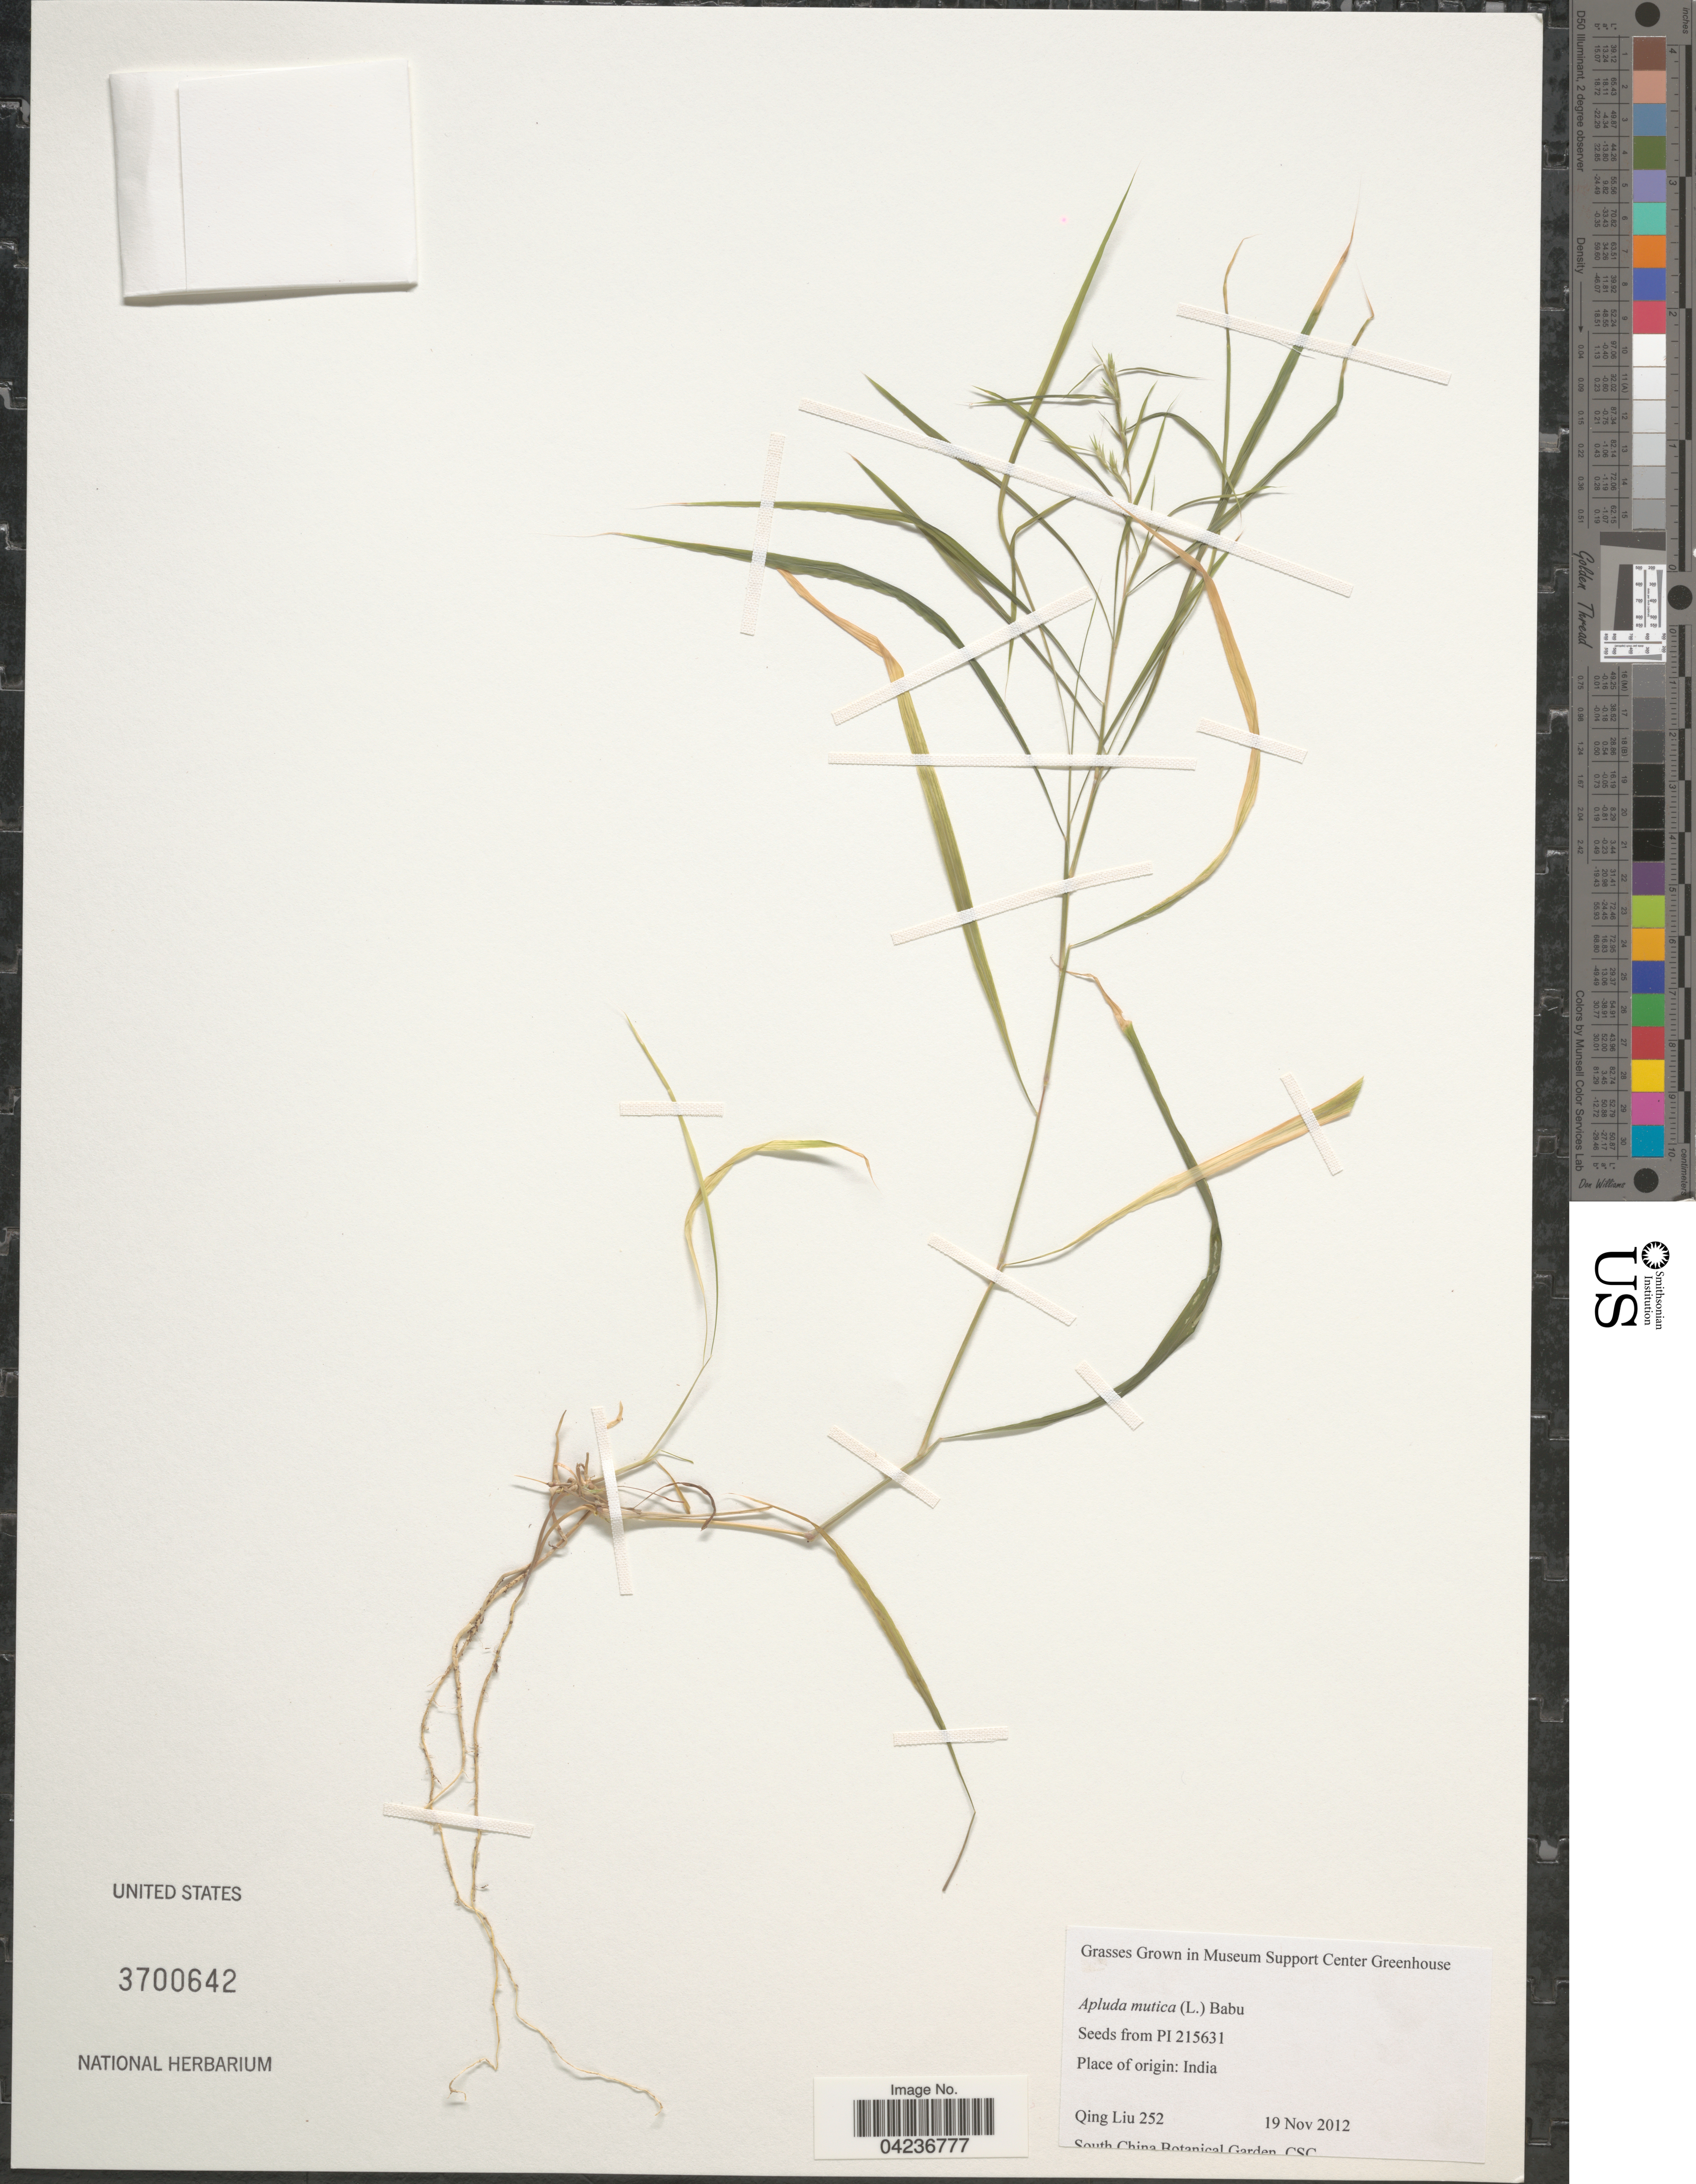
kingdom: Plantae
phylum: Tracheophyta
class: Liliopsida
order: Poales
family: Poaceae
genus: Apluda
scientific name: Apluda mutica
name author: L.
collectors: Q. Liu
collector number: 252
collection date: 2012-11-19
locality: In Museum Support Center Greenhouse.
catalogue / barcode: US 3700642